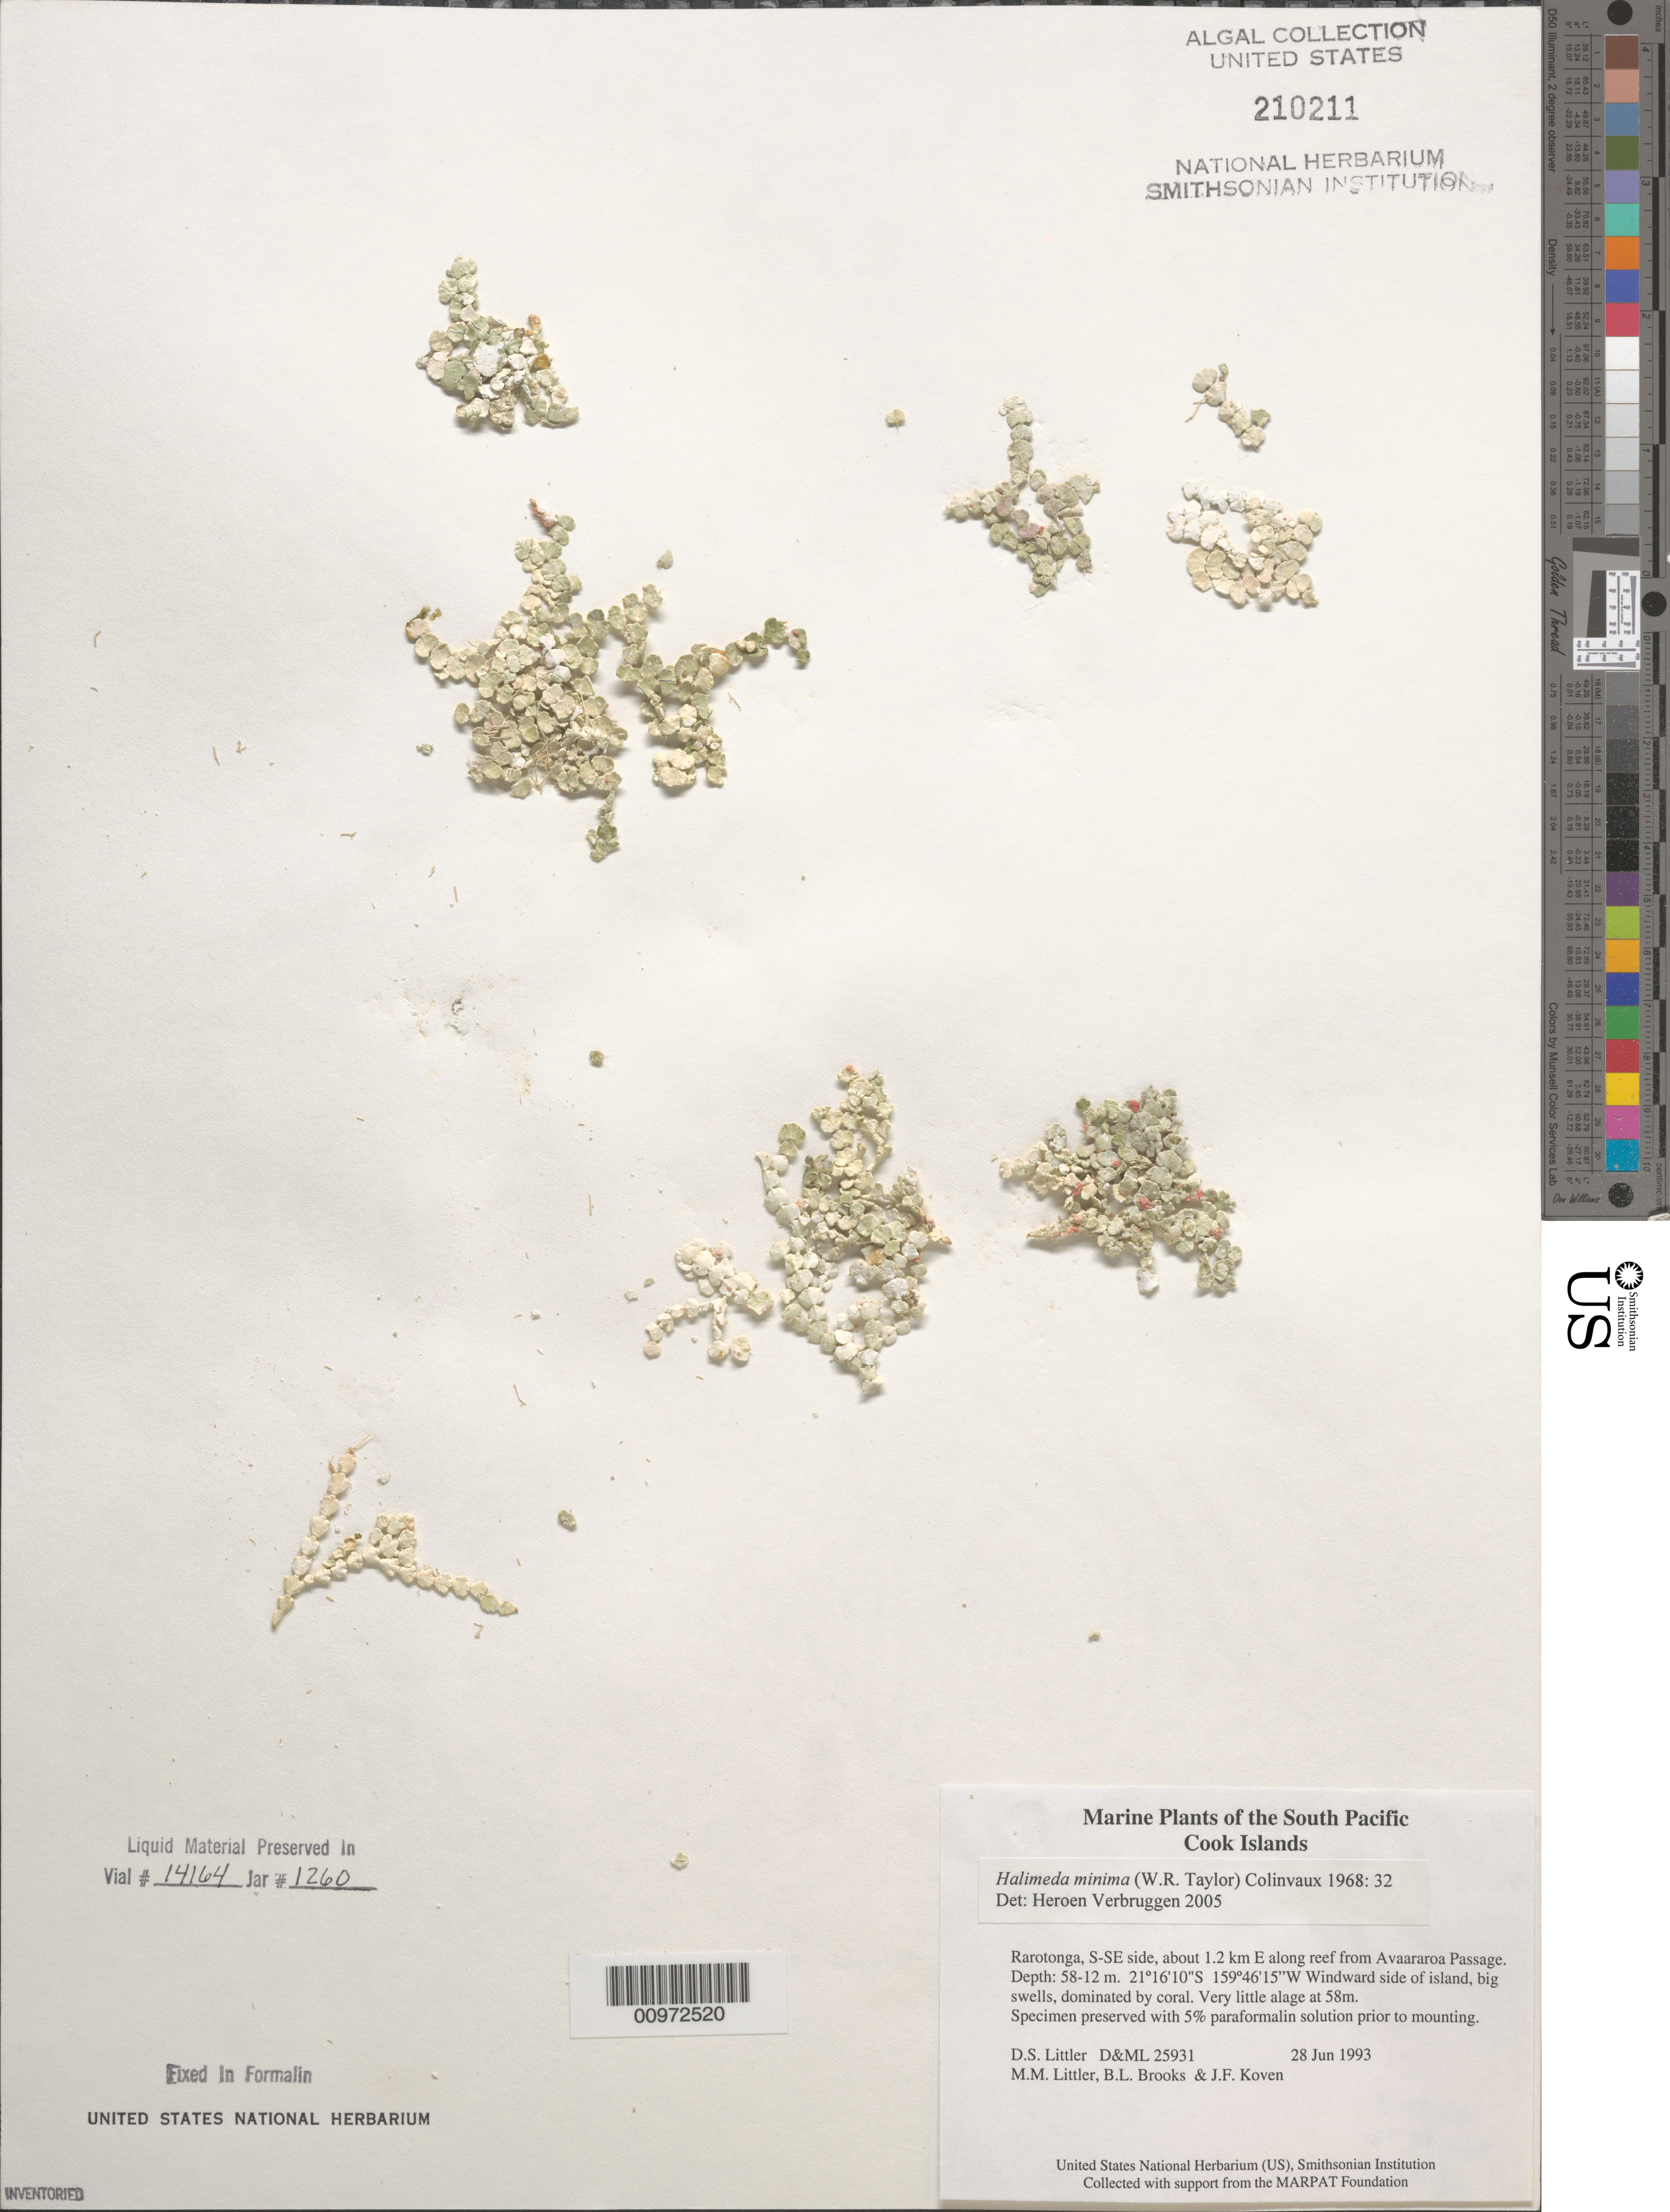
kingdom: Plantae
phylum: Chlorophyta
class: Ulvophyceae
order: Bryopsidales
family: Halimedaceae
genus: Halimeda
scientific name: Halimeda minima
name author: (W.R. Taylor) Hillis-Colinvaux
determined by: Verbruggen, H.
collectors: D. S. Littler, M. M. Littler, B. Brooks & J. Koven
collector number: D&ML 25931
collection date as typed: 28 Jun 1993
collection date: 1993-06-28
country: Cook Islands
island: Rarotonga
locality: South southeast side, ca. 1.2 km east along reef from Avaararoa Passage (windward side of island)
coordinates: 21 16'10"S, 159 46'15"W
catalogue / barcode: US 210211